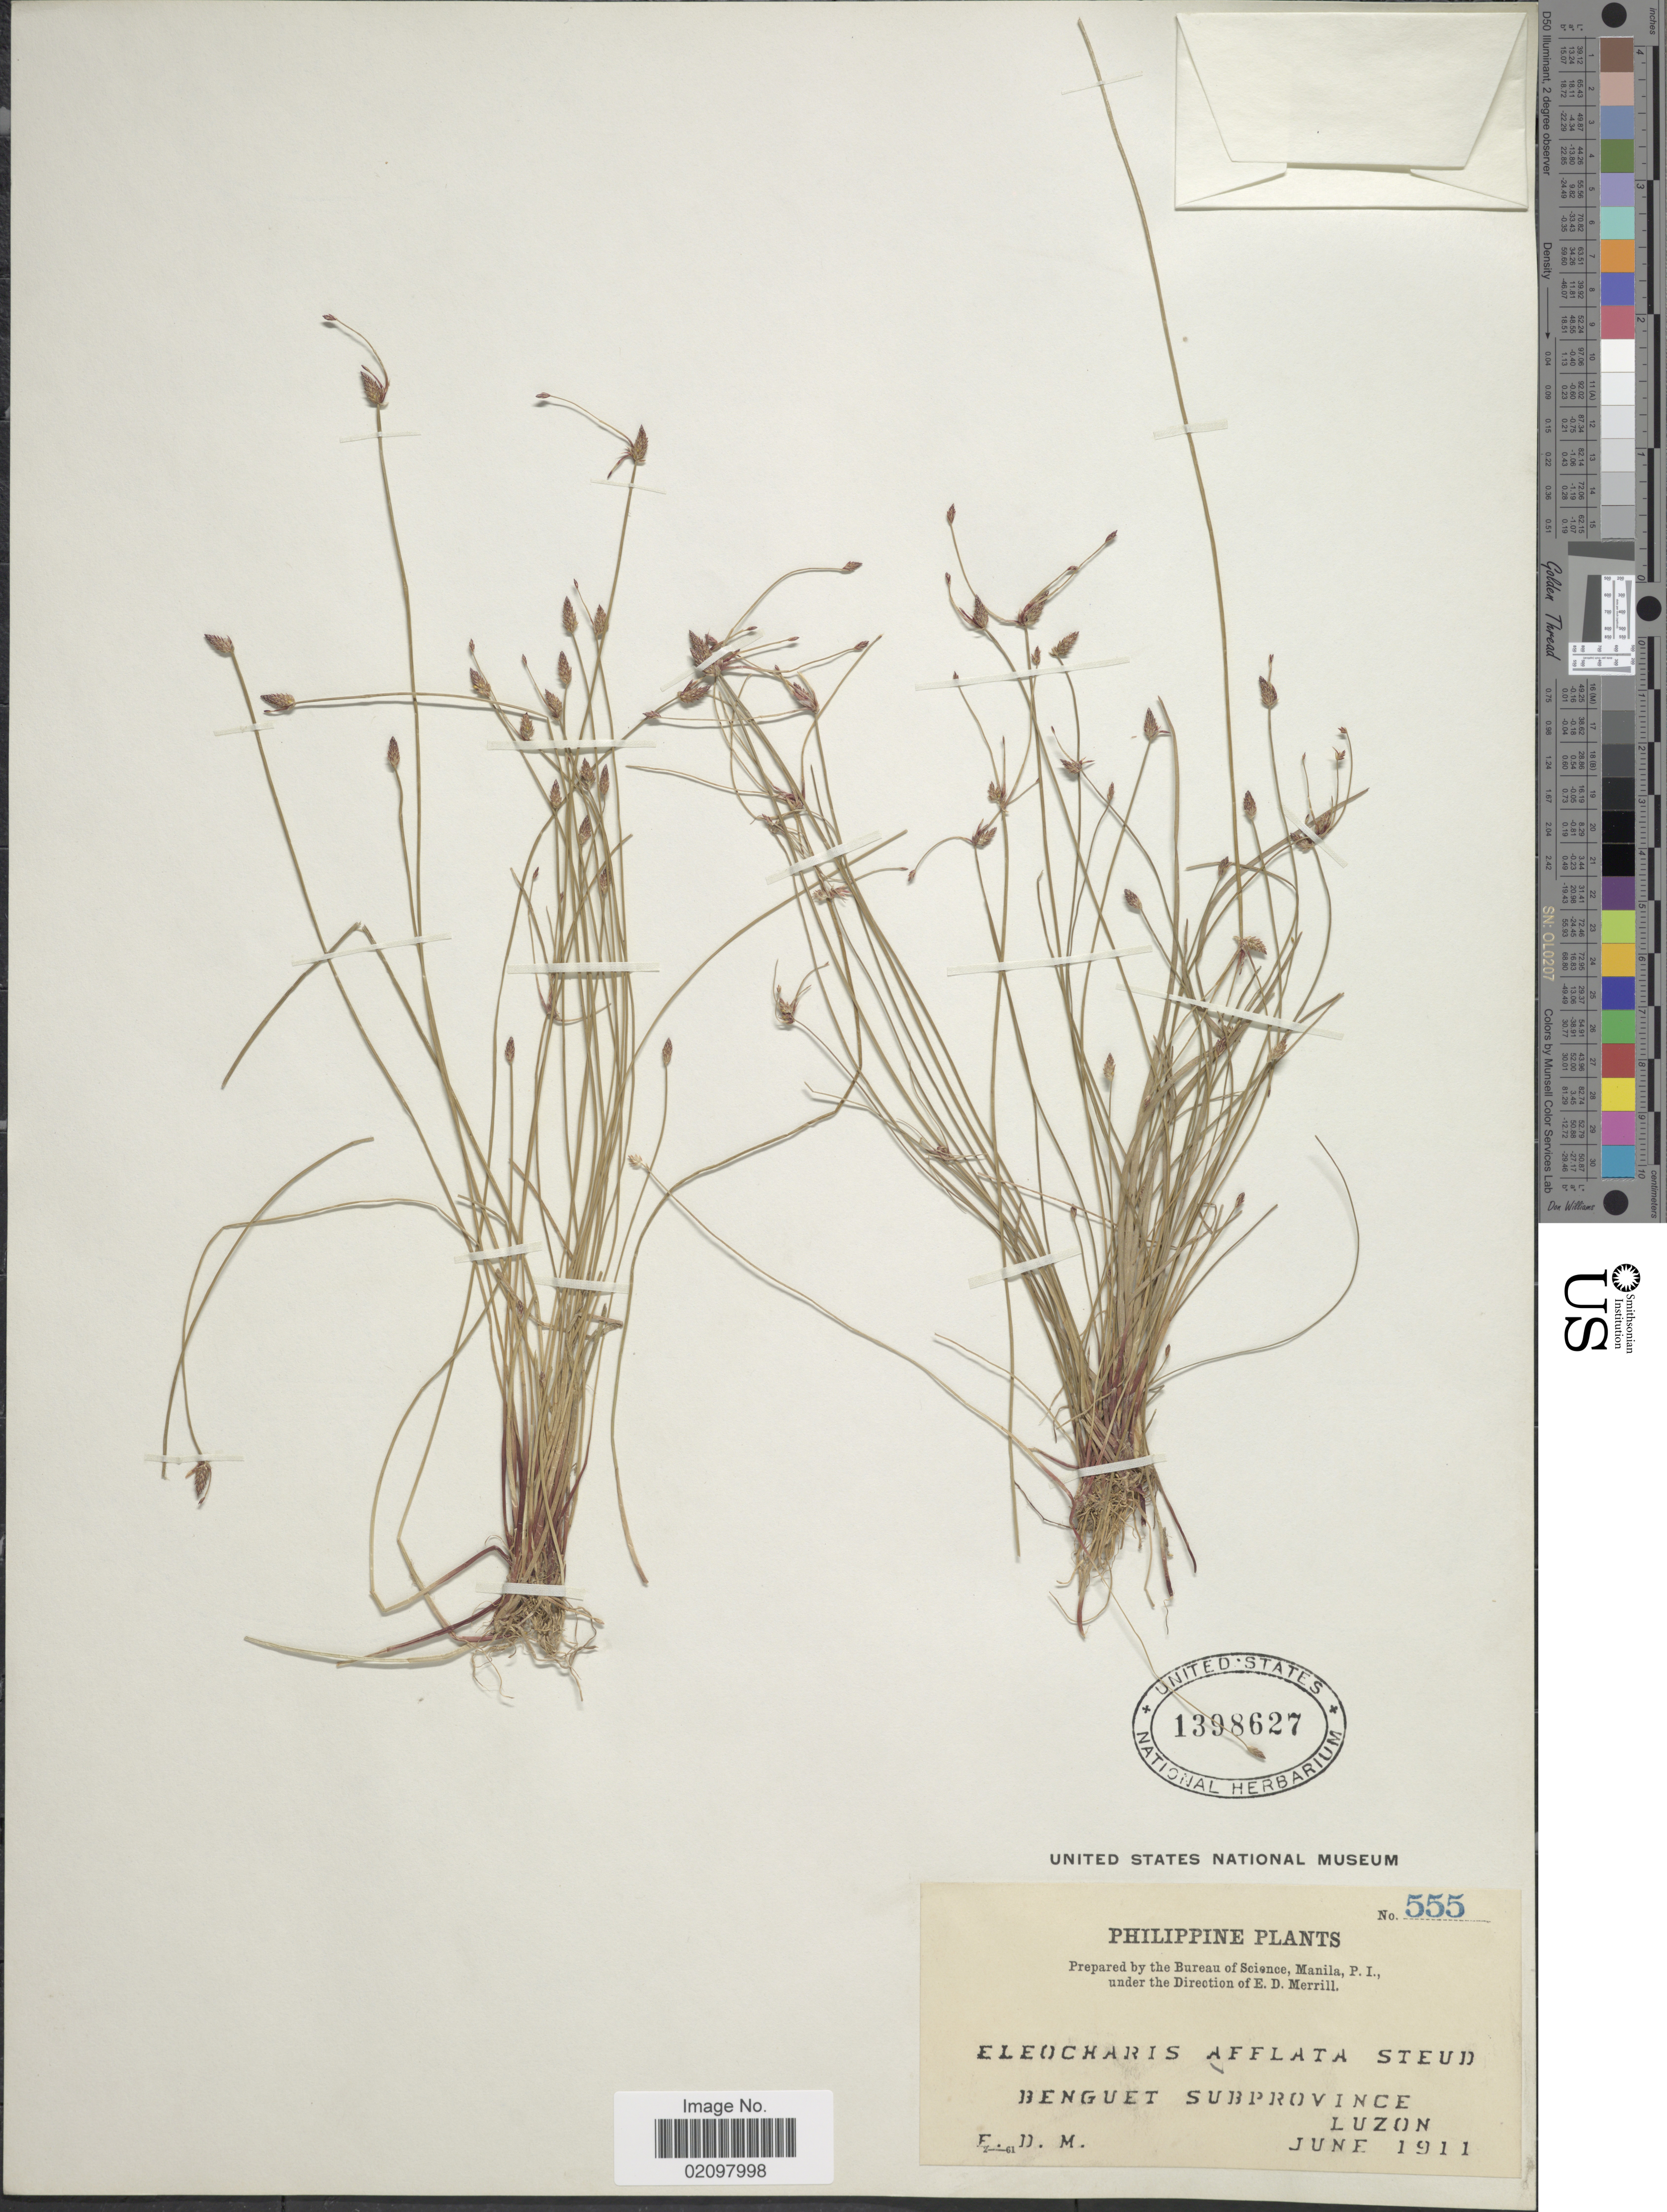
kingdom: Plantae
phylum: Tracheophyta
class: Liliopsida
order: Poales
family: Cyperaceae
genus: Eleocharis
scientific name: Eleocharis congesta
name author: D. Don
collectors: E. D. Merrill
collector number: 555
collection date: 1911-06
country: Philippines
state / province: Cordillera (Administrative Region)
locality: Benguet Subprovince, Luzon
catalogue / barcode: US 1398627